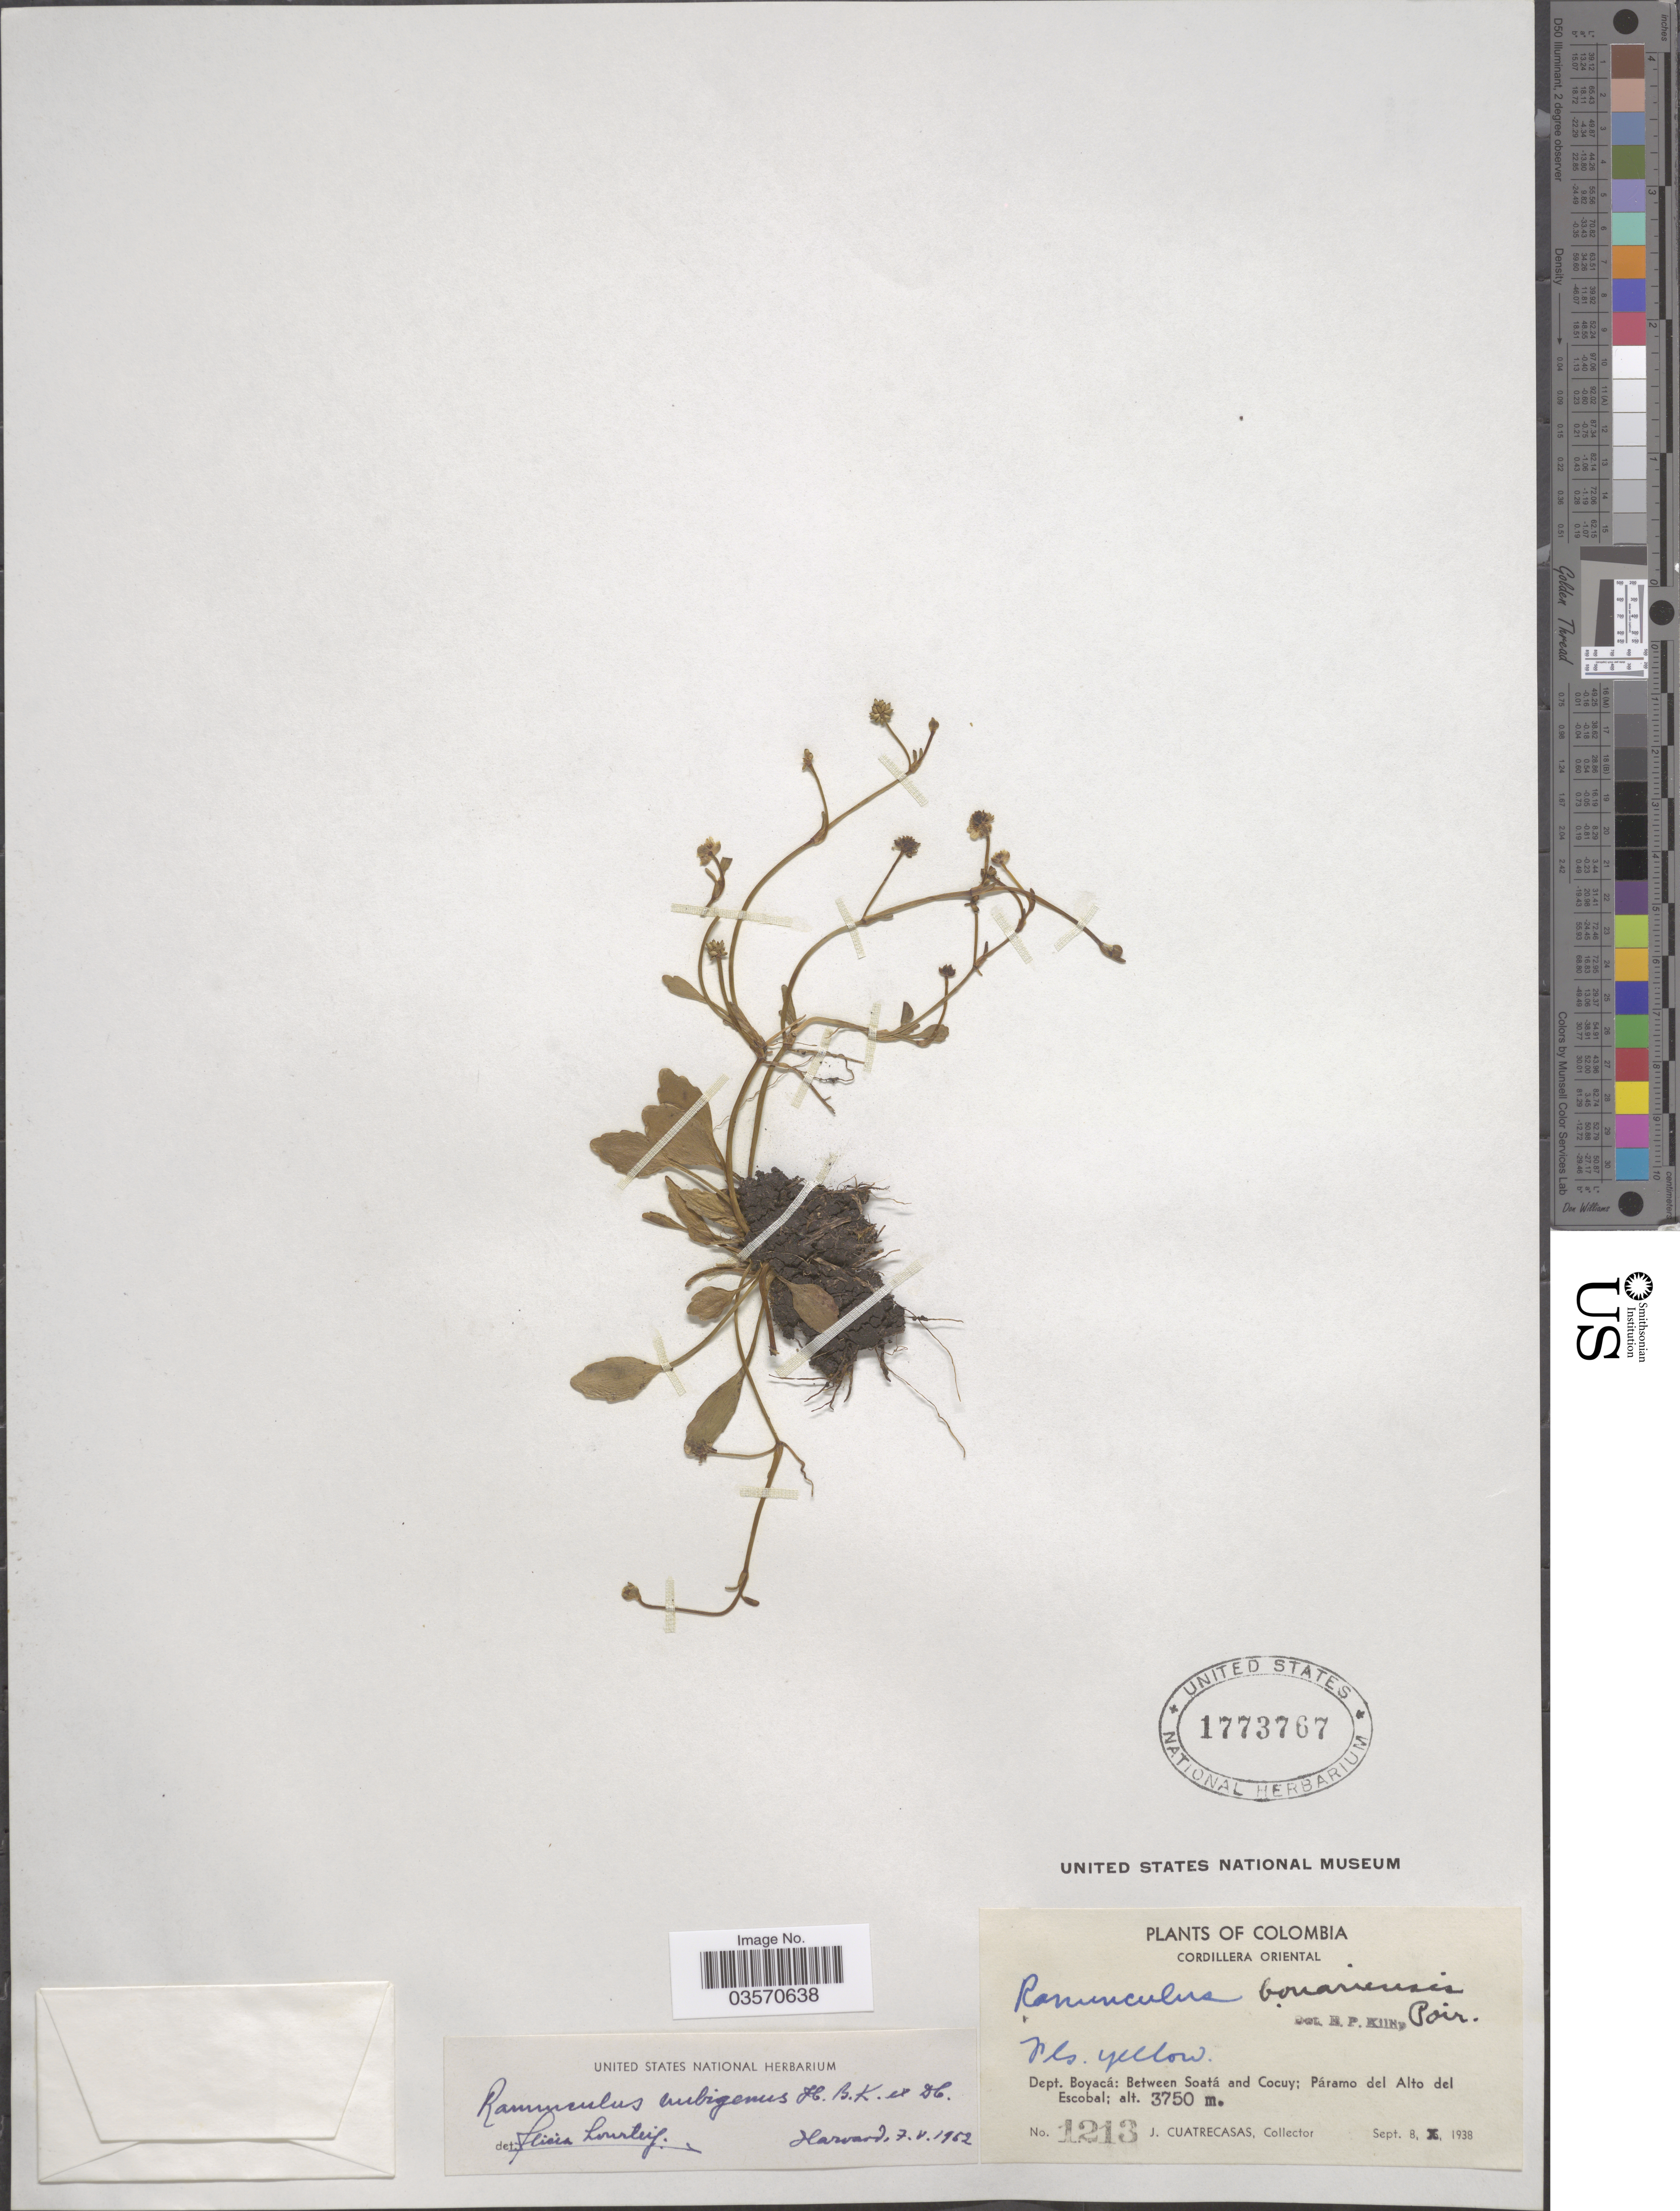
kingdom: Plantae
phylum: Tracheophyta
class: Magnoliopsida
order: Ranunculales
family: Ranunculaceae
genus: Ranunculus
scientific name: Ranunculus nubigenus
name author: Humb. et al. ex DC.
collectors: J. Cuatrecasas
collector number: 1213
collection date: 1938-09-08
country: Colombia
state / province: Boyacá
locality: Cordillera Oriental. Dept Boyacá: Between Soatá and Cocuy; Páramo del Alto del Escobal.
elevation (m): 3750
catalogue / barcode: US 1773767